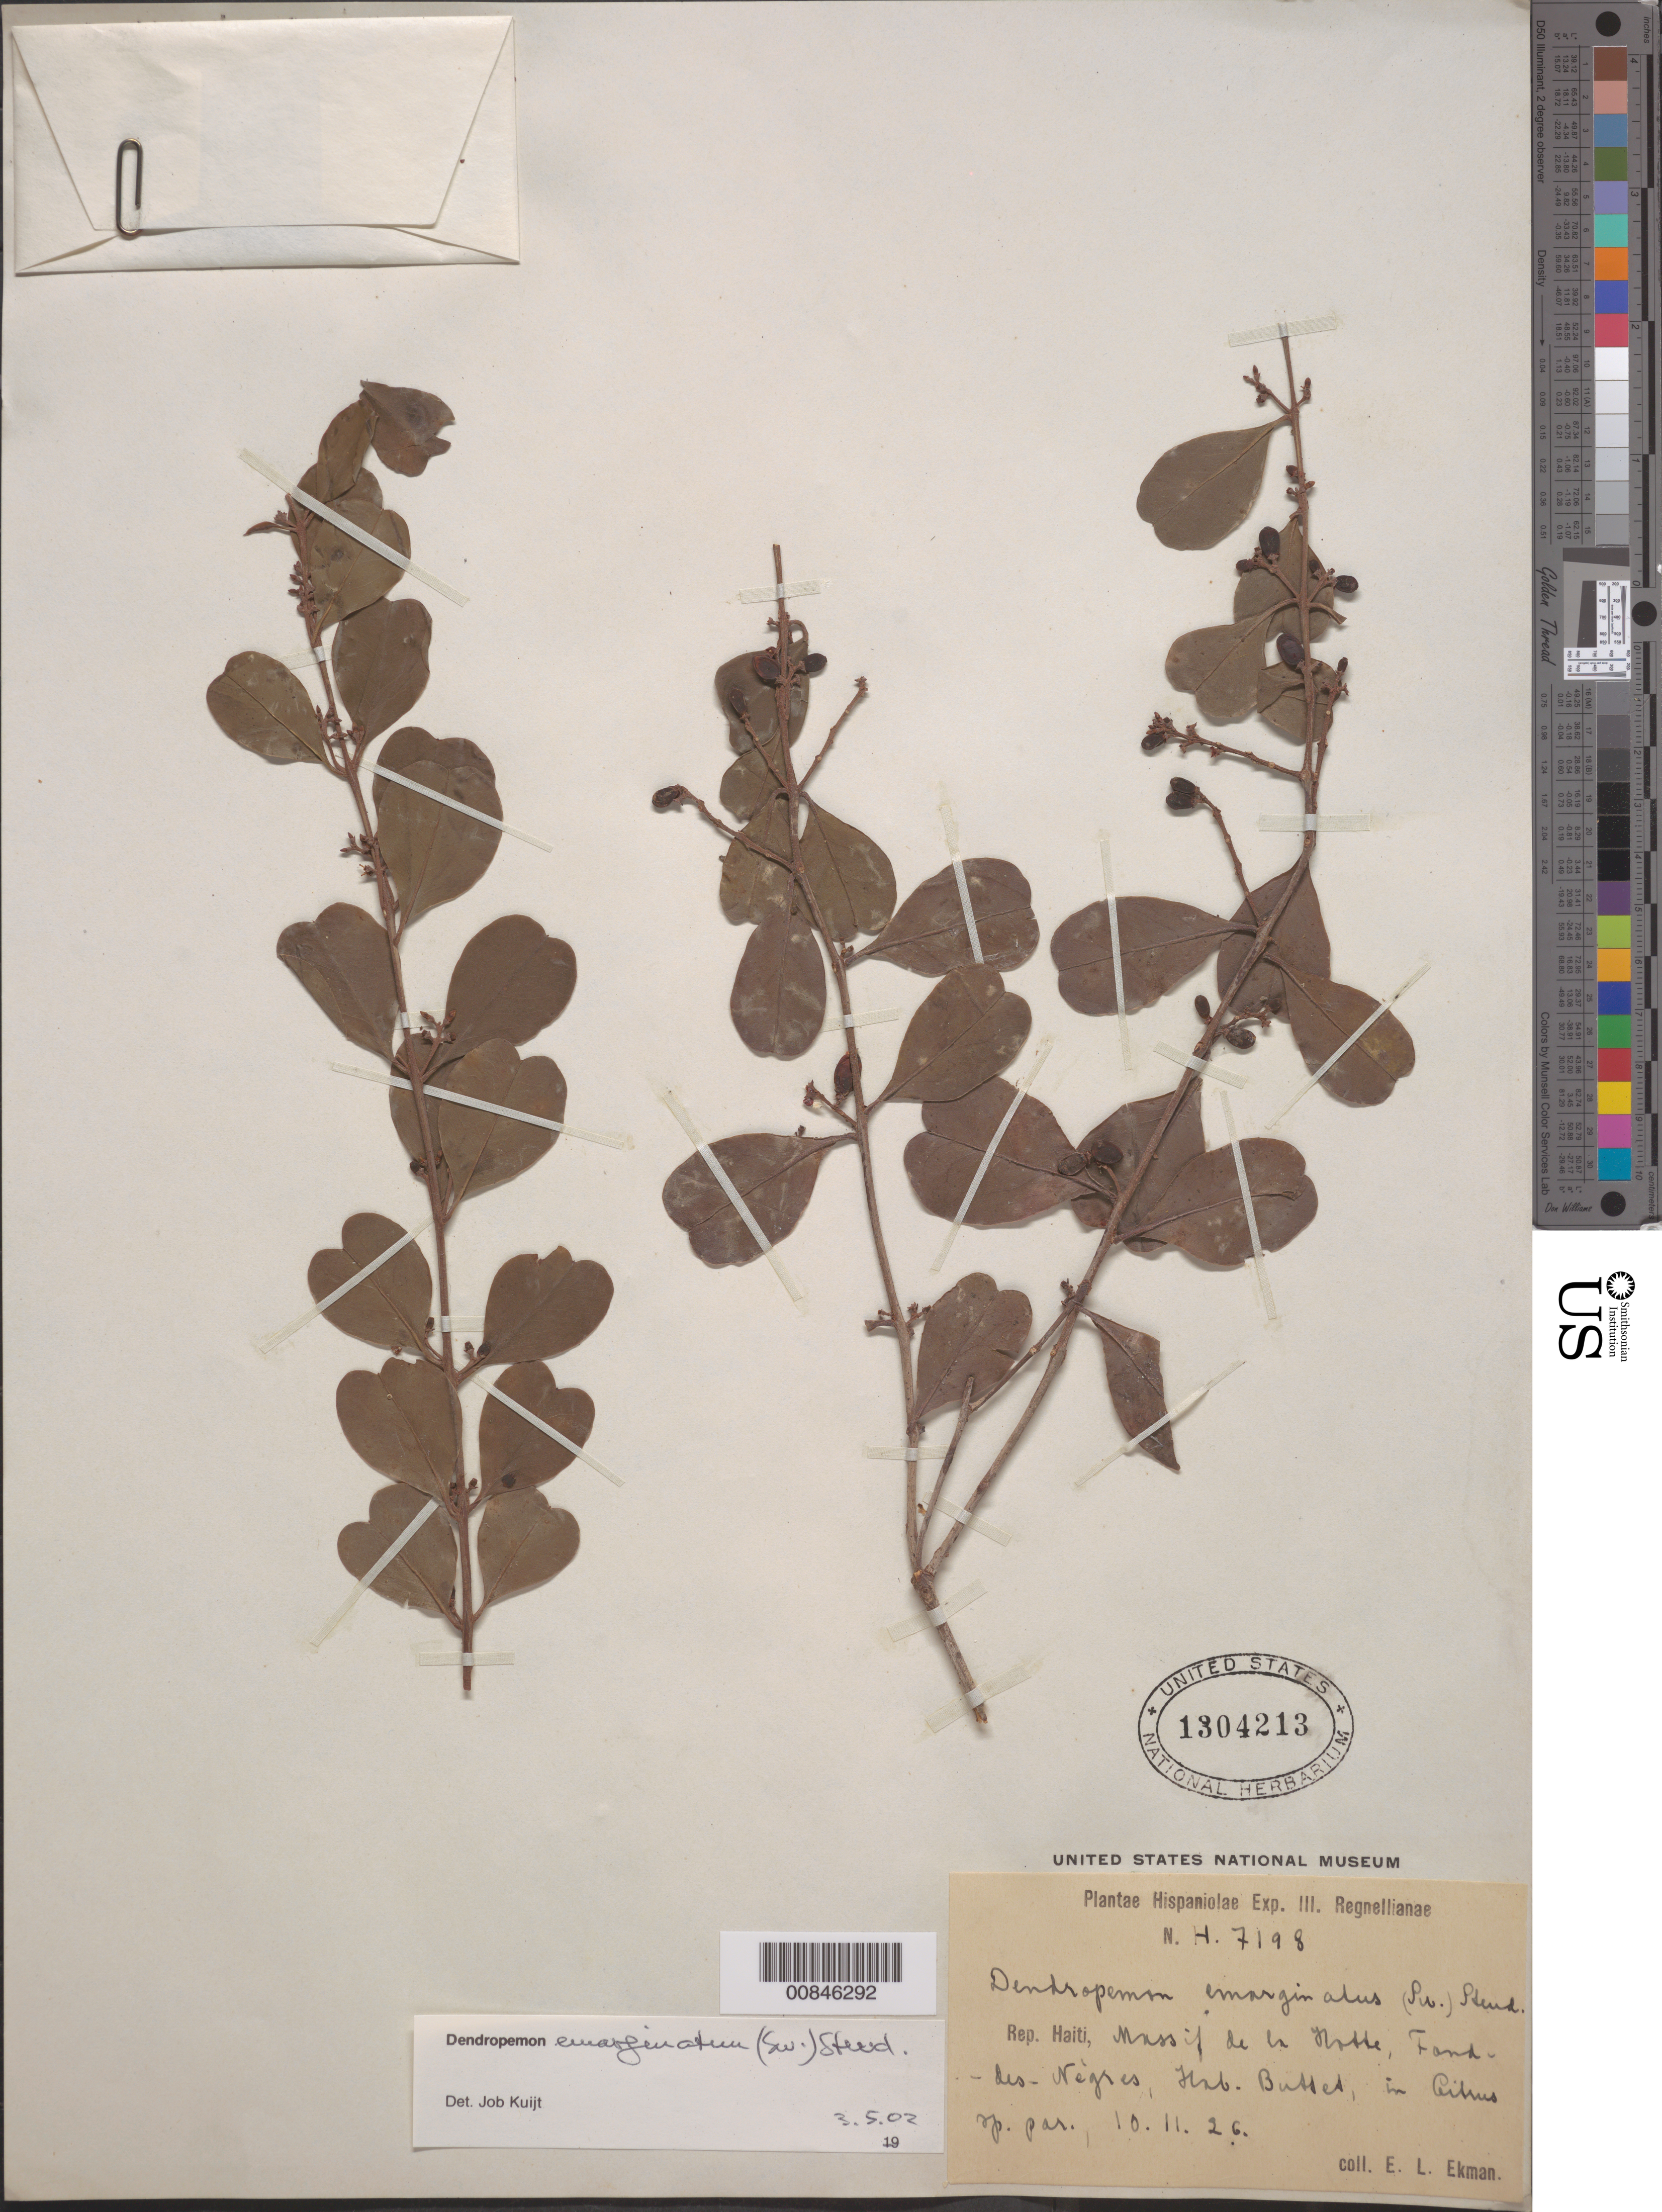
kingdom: Plantae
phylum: Tracheophyta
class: Magnoliopsida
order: Santalales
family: Loranthaceae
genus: Dendropemon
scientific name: Dendropemon emarginatus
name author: (Sw.) Steud.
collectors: E. L. Ekman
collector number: H 7198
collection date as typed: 10 Nov 1926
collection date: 1926-11-10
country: Haiti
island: Hispaniola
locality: Massif de la Hotte, Fond-des-Nègres, Hab. "Buttet".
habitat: In Citrus sp.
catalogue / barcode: US 1304213